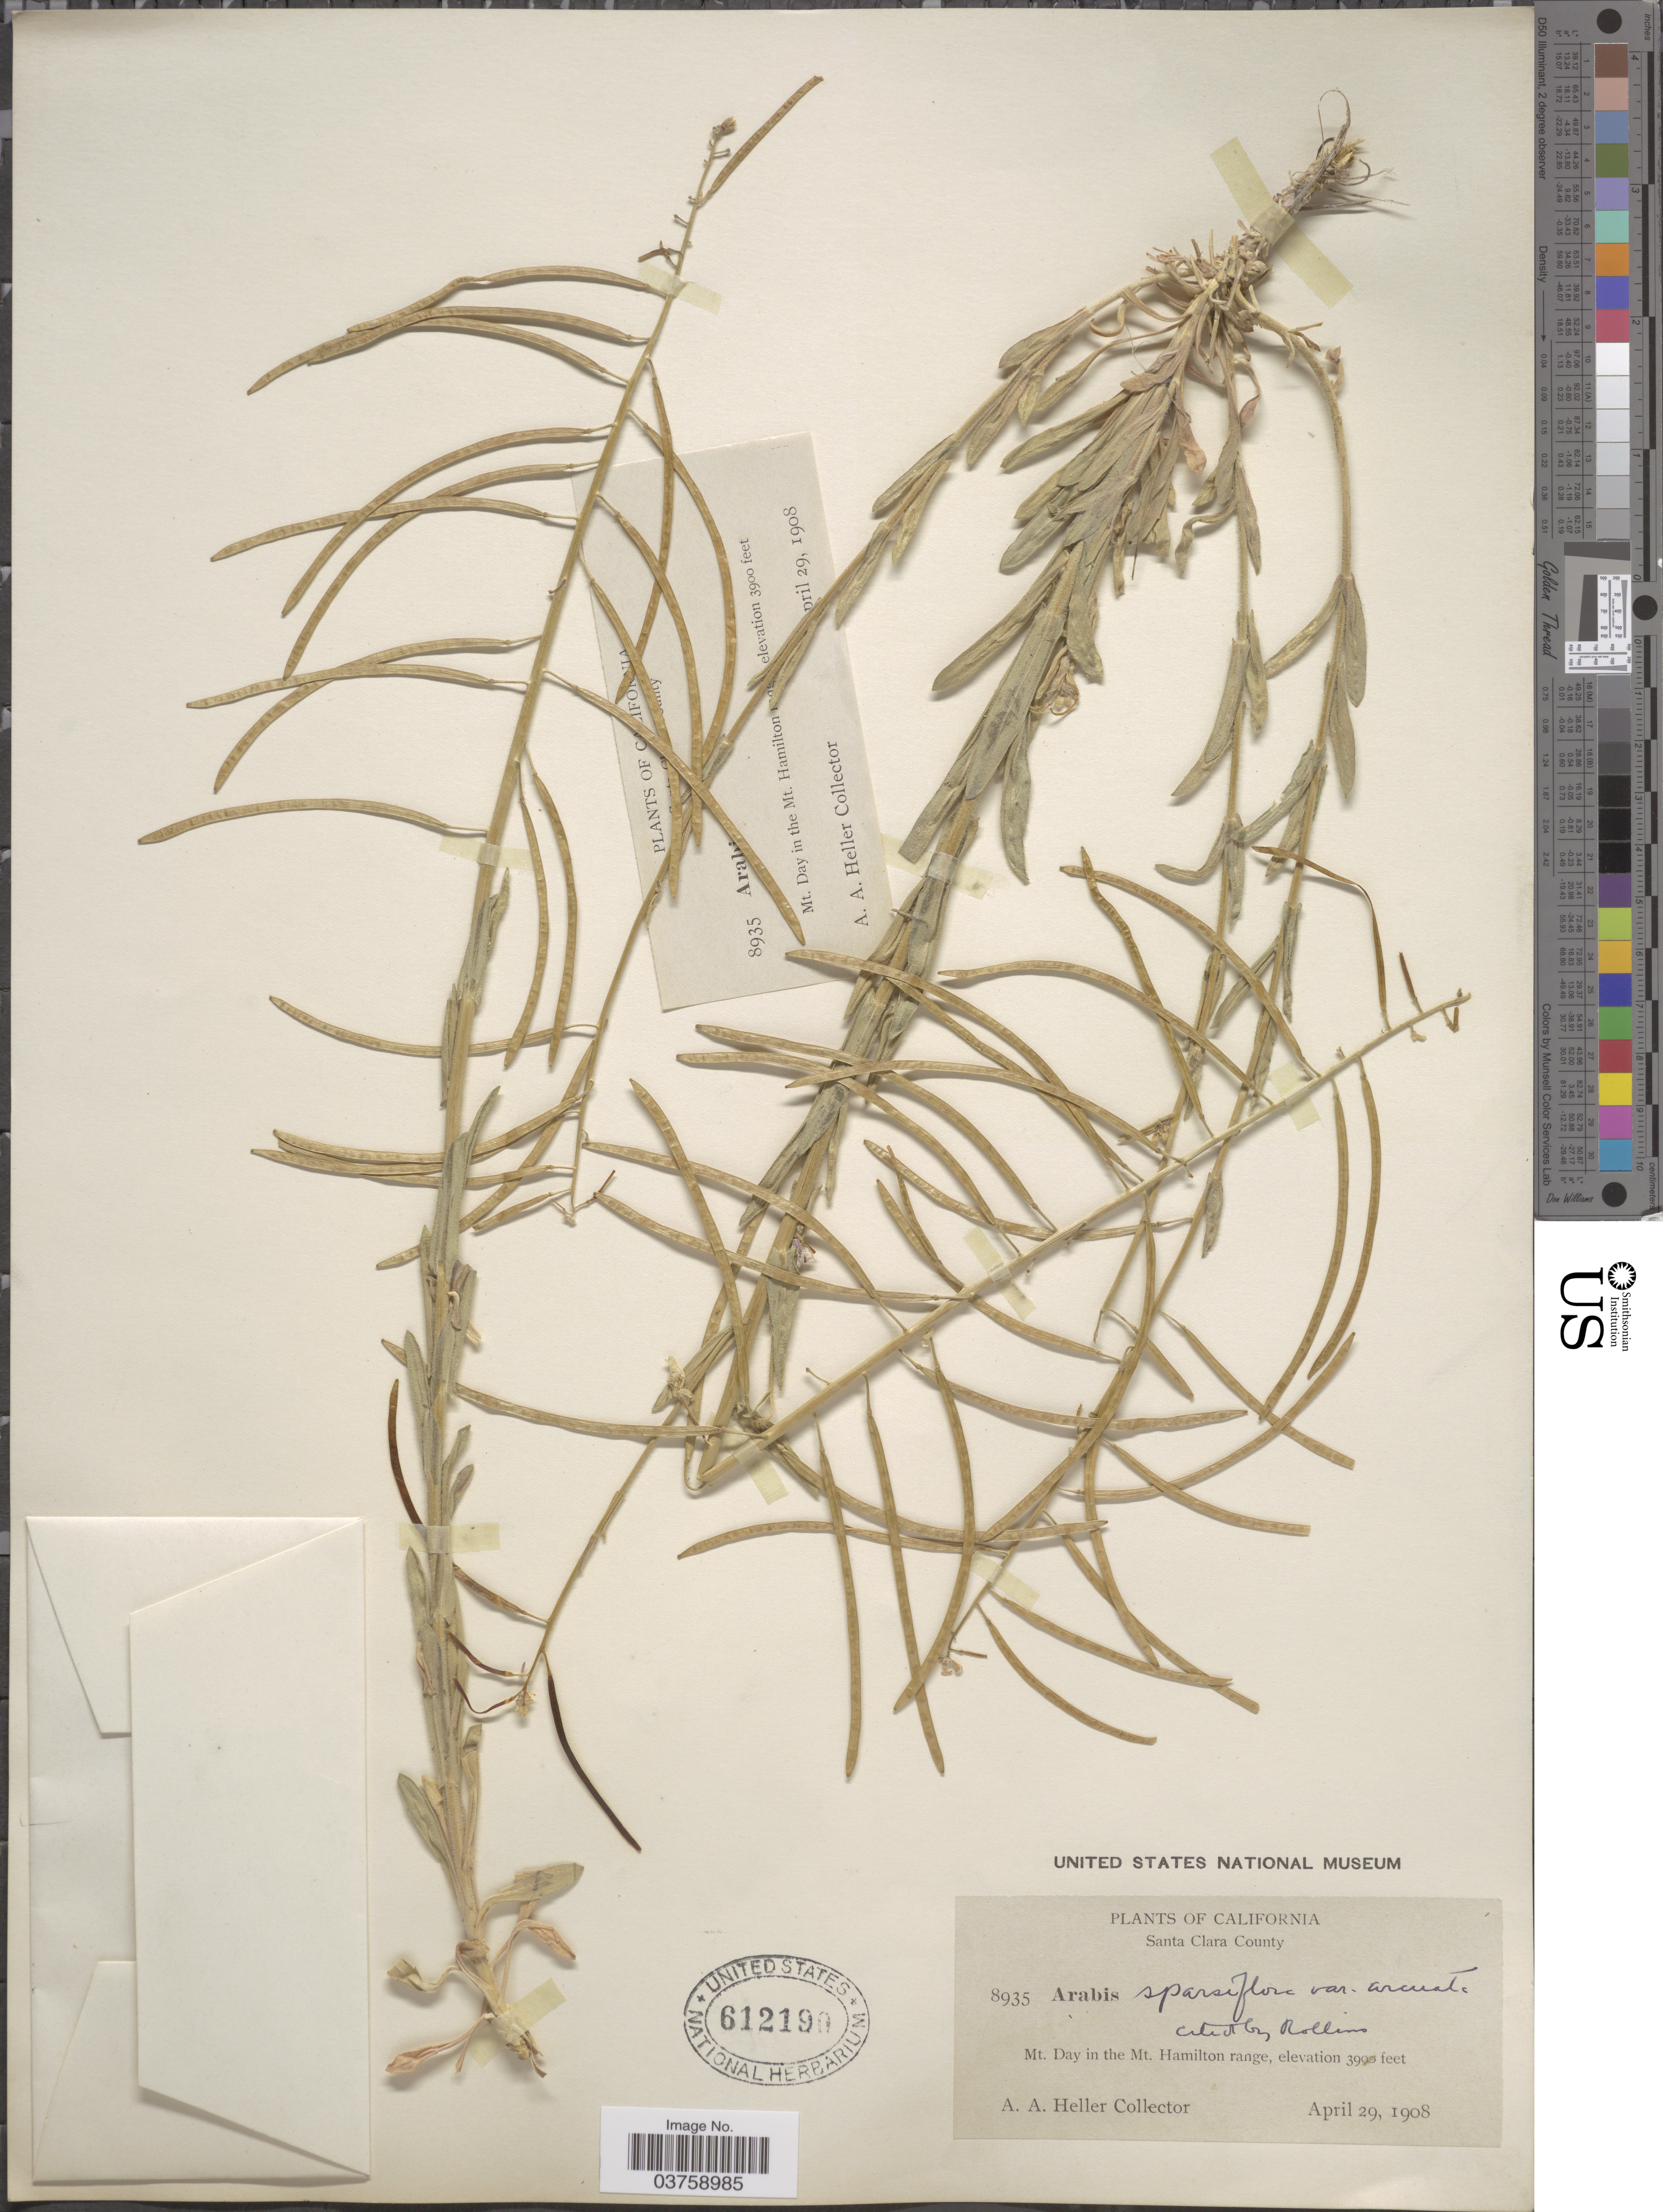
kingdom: Plantae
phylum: Tracheophyta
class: Magnoliopsida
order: Brassicales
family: Brassicaceae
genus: Arabis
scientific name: Arabis sparsiflora var. arcuata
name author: (Nutt.) Rollins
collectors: A. A. Heller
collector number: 8935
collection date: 1908-04-29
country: United States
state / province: California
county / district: Santa Clara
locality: Santa Clara County. Mt. Day in the Mt. Hamilton range.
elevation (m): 1189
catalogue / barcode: US 612190